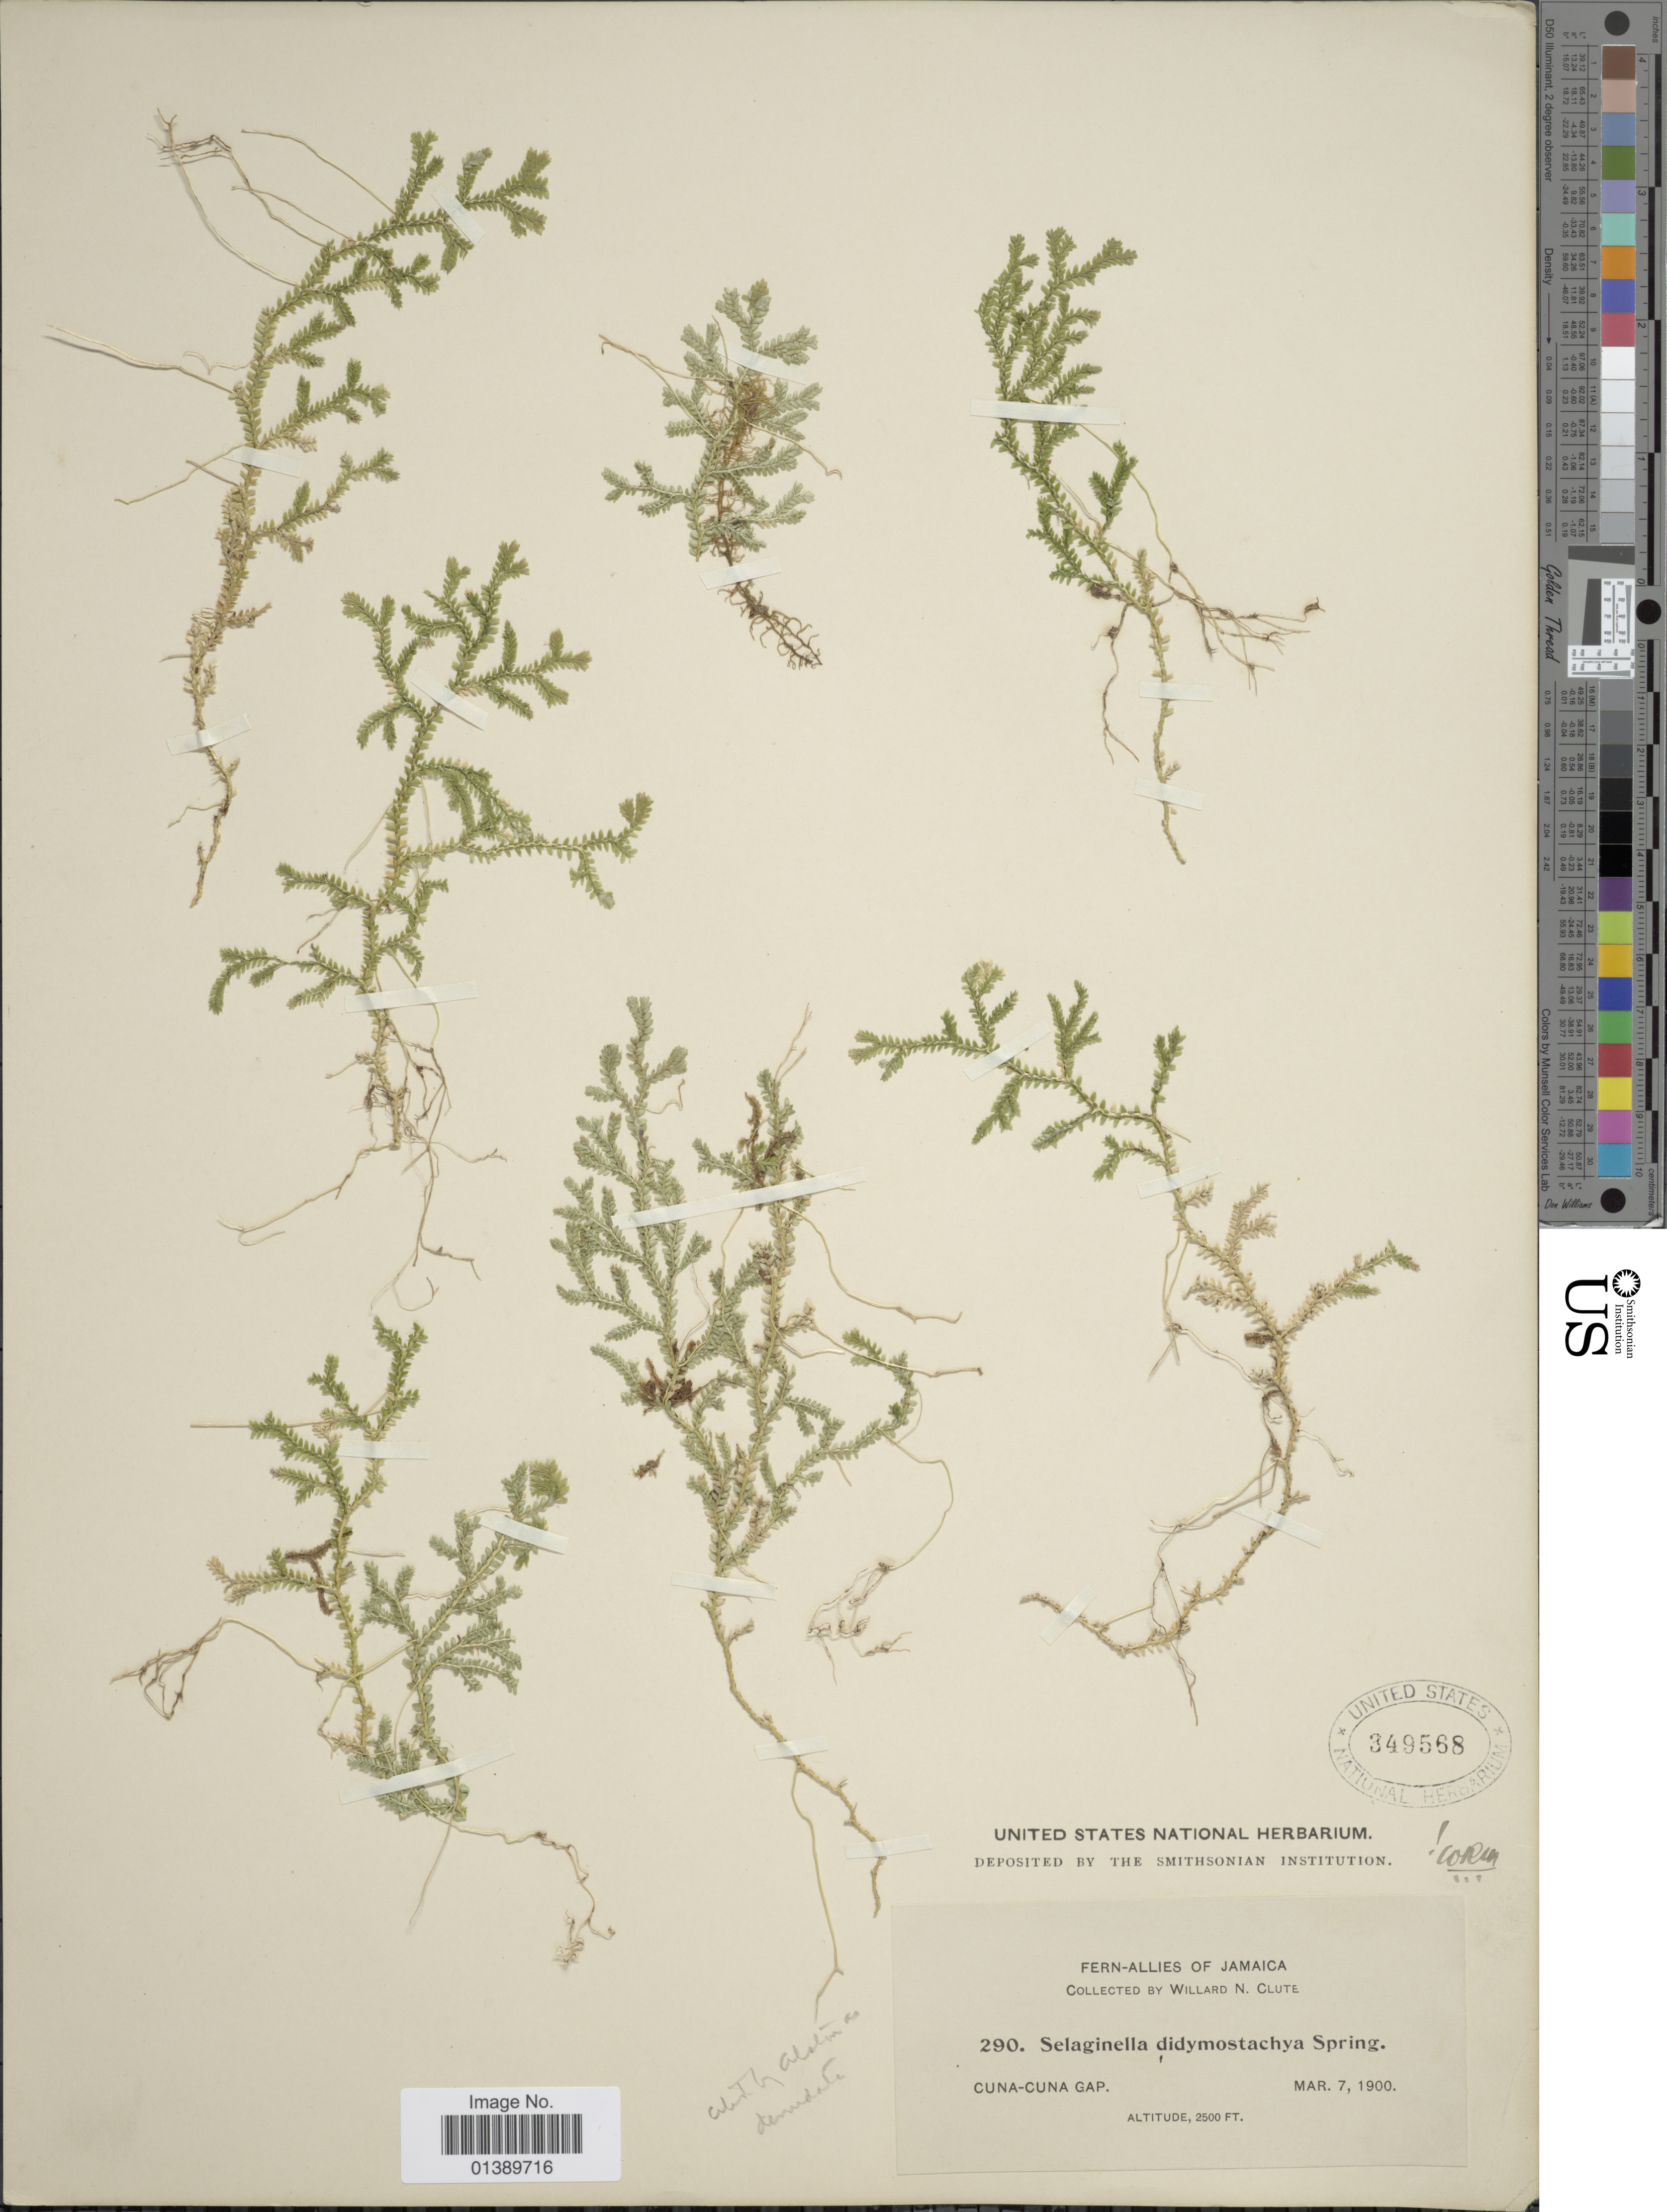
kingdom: Plantae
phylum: Tracheophyta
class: Lycopodiopsida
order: Selaginellales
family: Selaginellaceae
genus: Selaginella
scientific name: Selaginella denudata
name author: (Willd.) Spring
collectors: W. N. Clute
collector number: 290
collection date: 1900-03-07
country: Jamaica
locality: Cuna-Cuna Gap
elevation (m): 762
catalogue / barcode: US 349568